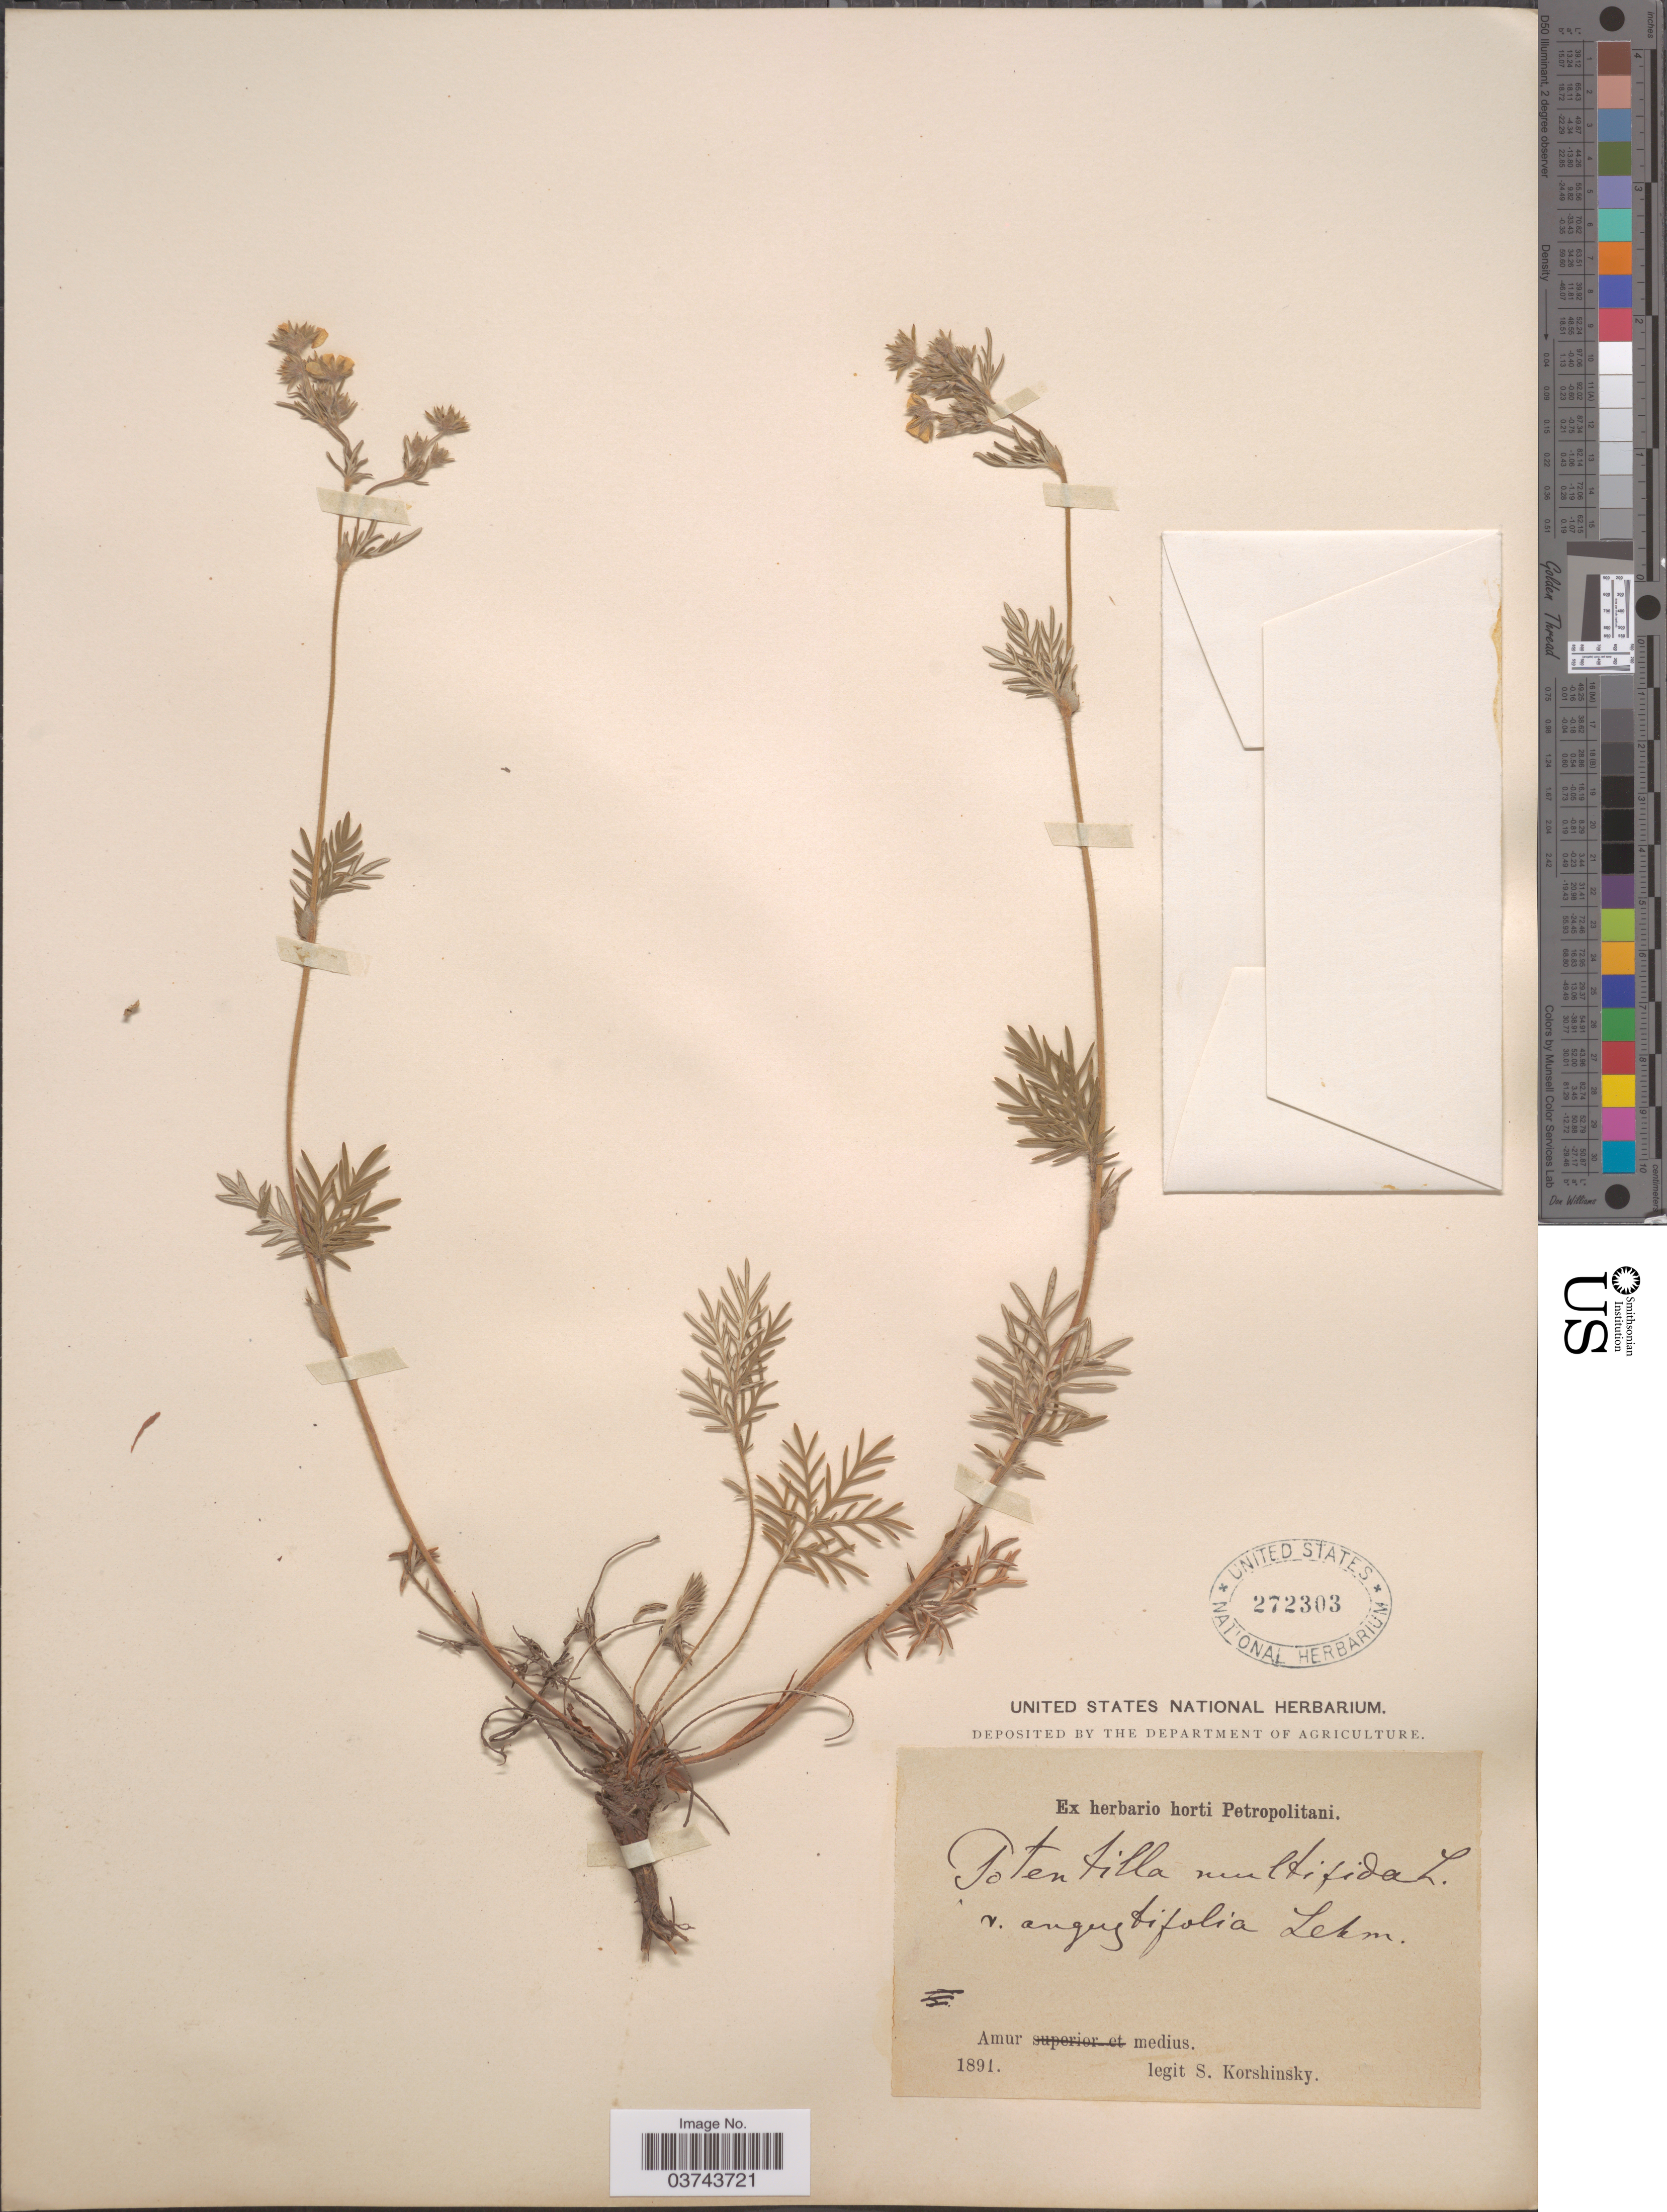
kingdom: Plantae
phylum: Tracheophyta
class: Magnoliopsida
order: Rosales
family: Rosaceae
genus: Potentilla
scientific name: Potentilla multifida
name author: L.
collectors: S. I. Korshinsky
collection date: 1891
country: Russian Federation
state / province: Amur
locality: Amur medius.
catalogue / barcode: US 272303